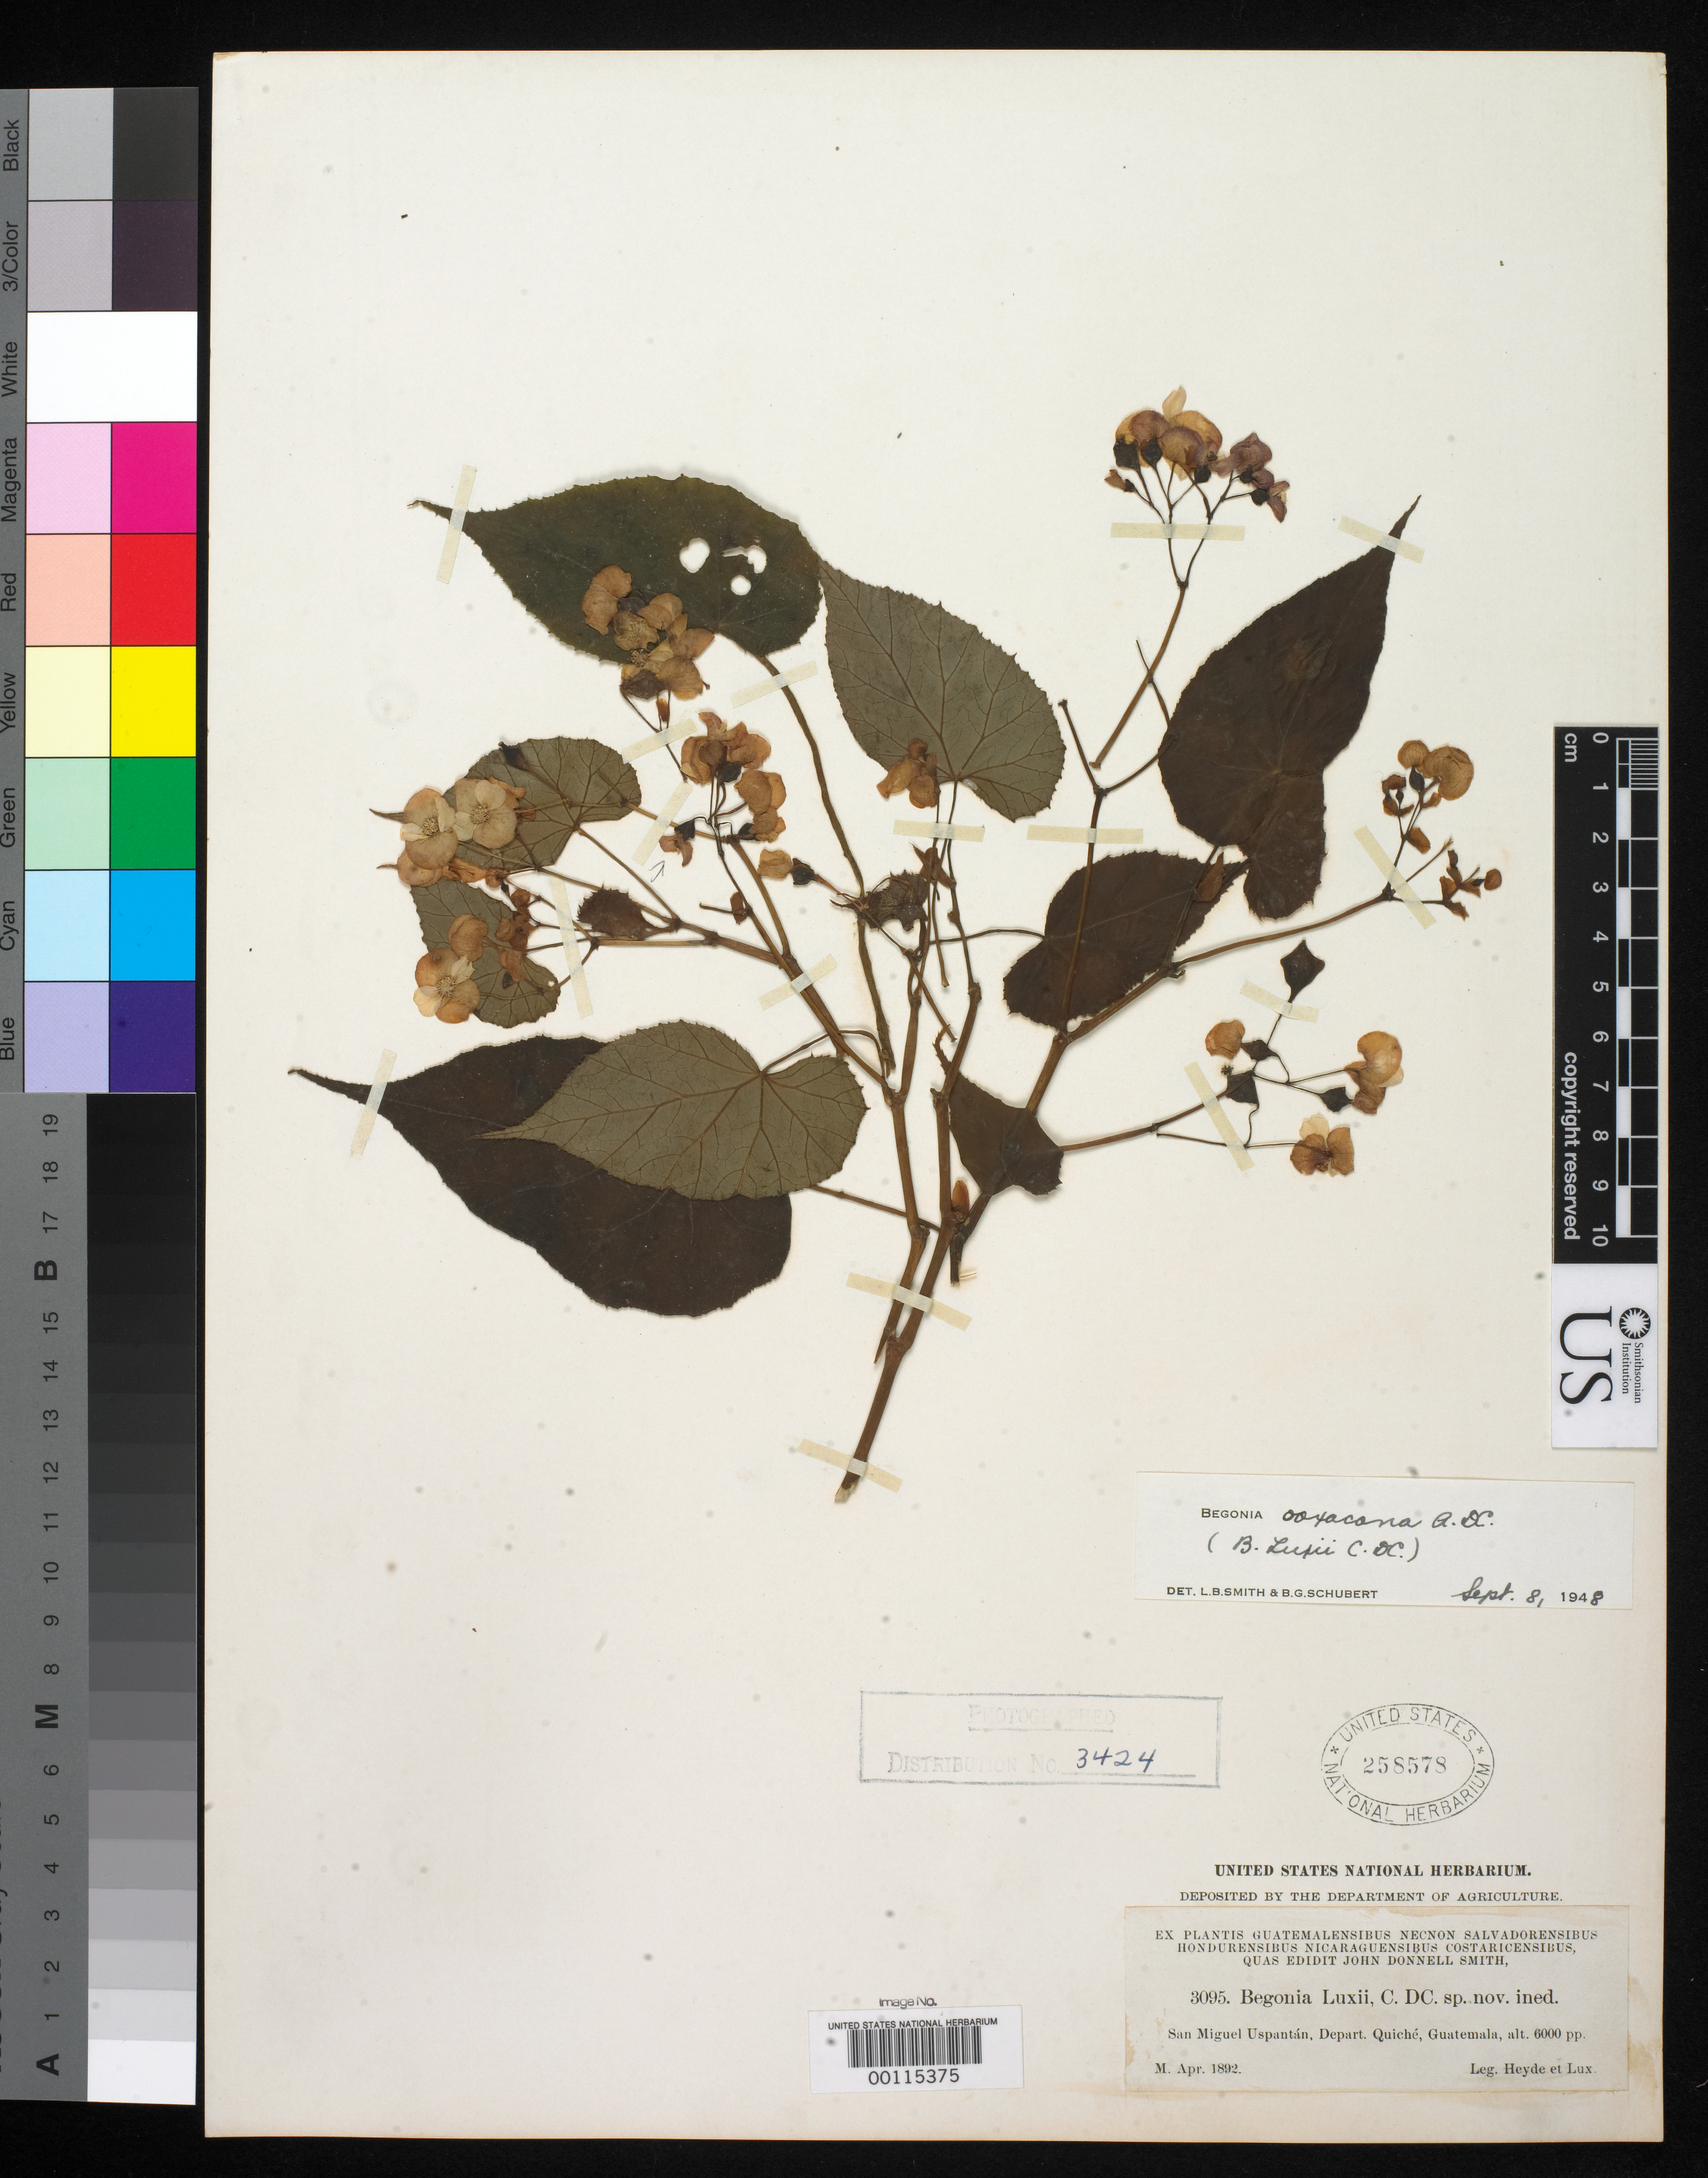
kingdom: Plantae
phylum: Tracheophyta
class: Magnoliopsida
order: Cucurbitales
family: Begoniaceae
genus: Begonia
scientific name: Begonia luxii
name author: C. DC. ex Donn. Sm.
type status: Syntype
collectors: E. T. Heyde & E. Lux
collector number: J.D.S. 3095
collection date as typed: Apr 1892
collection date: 1892-04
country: Guatemala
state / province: El Quiché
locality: San Miguel Uspantán.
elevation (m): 1829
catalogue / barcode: US 258578